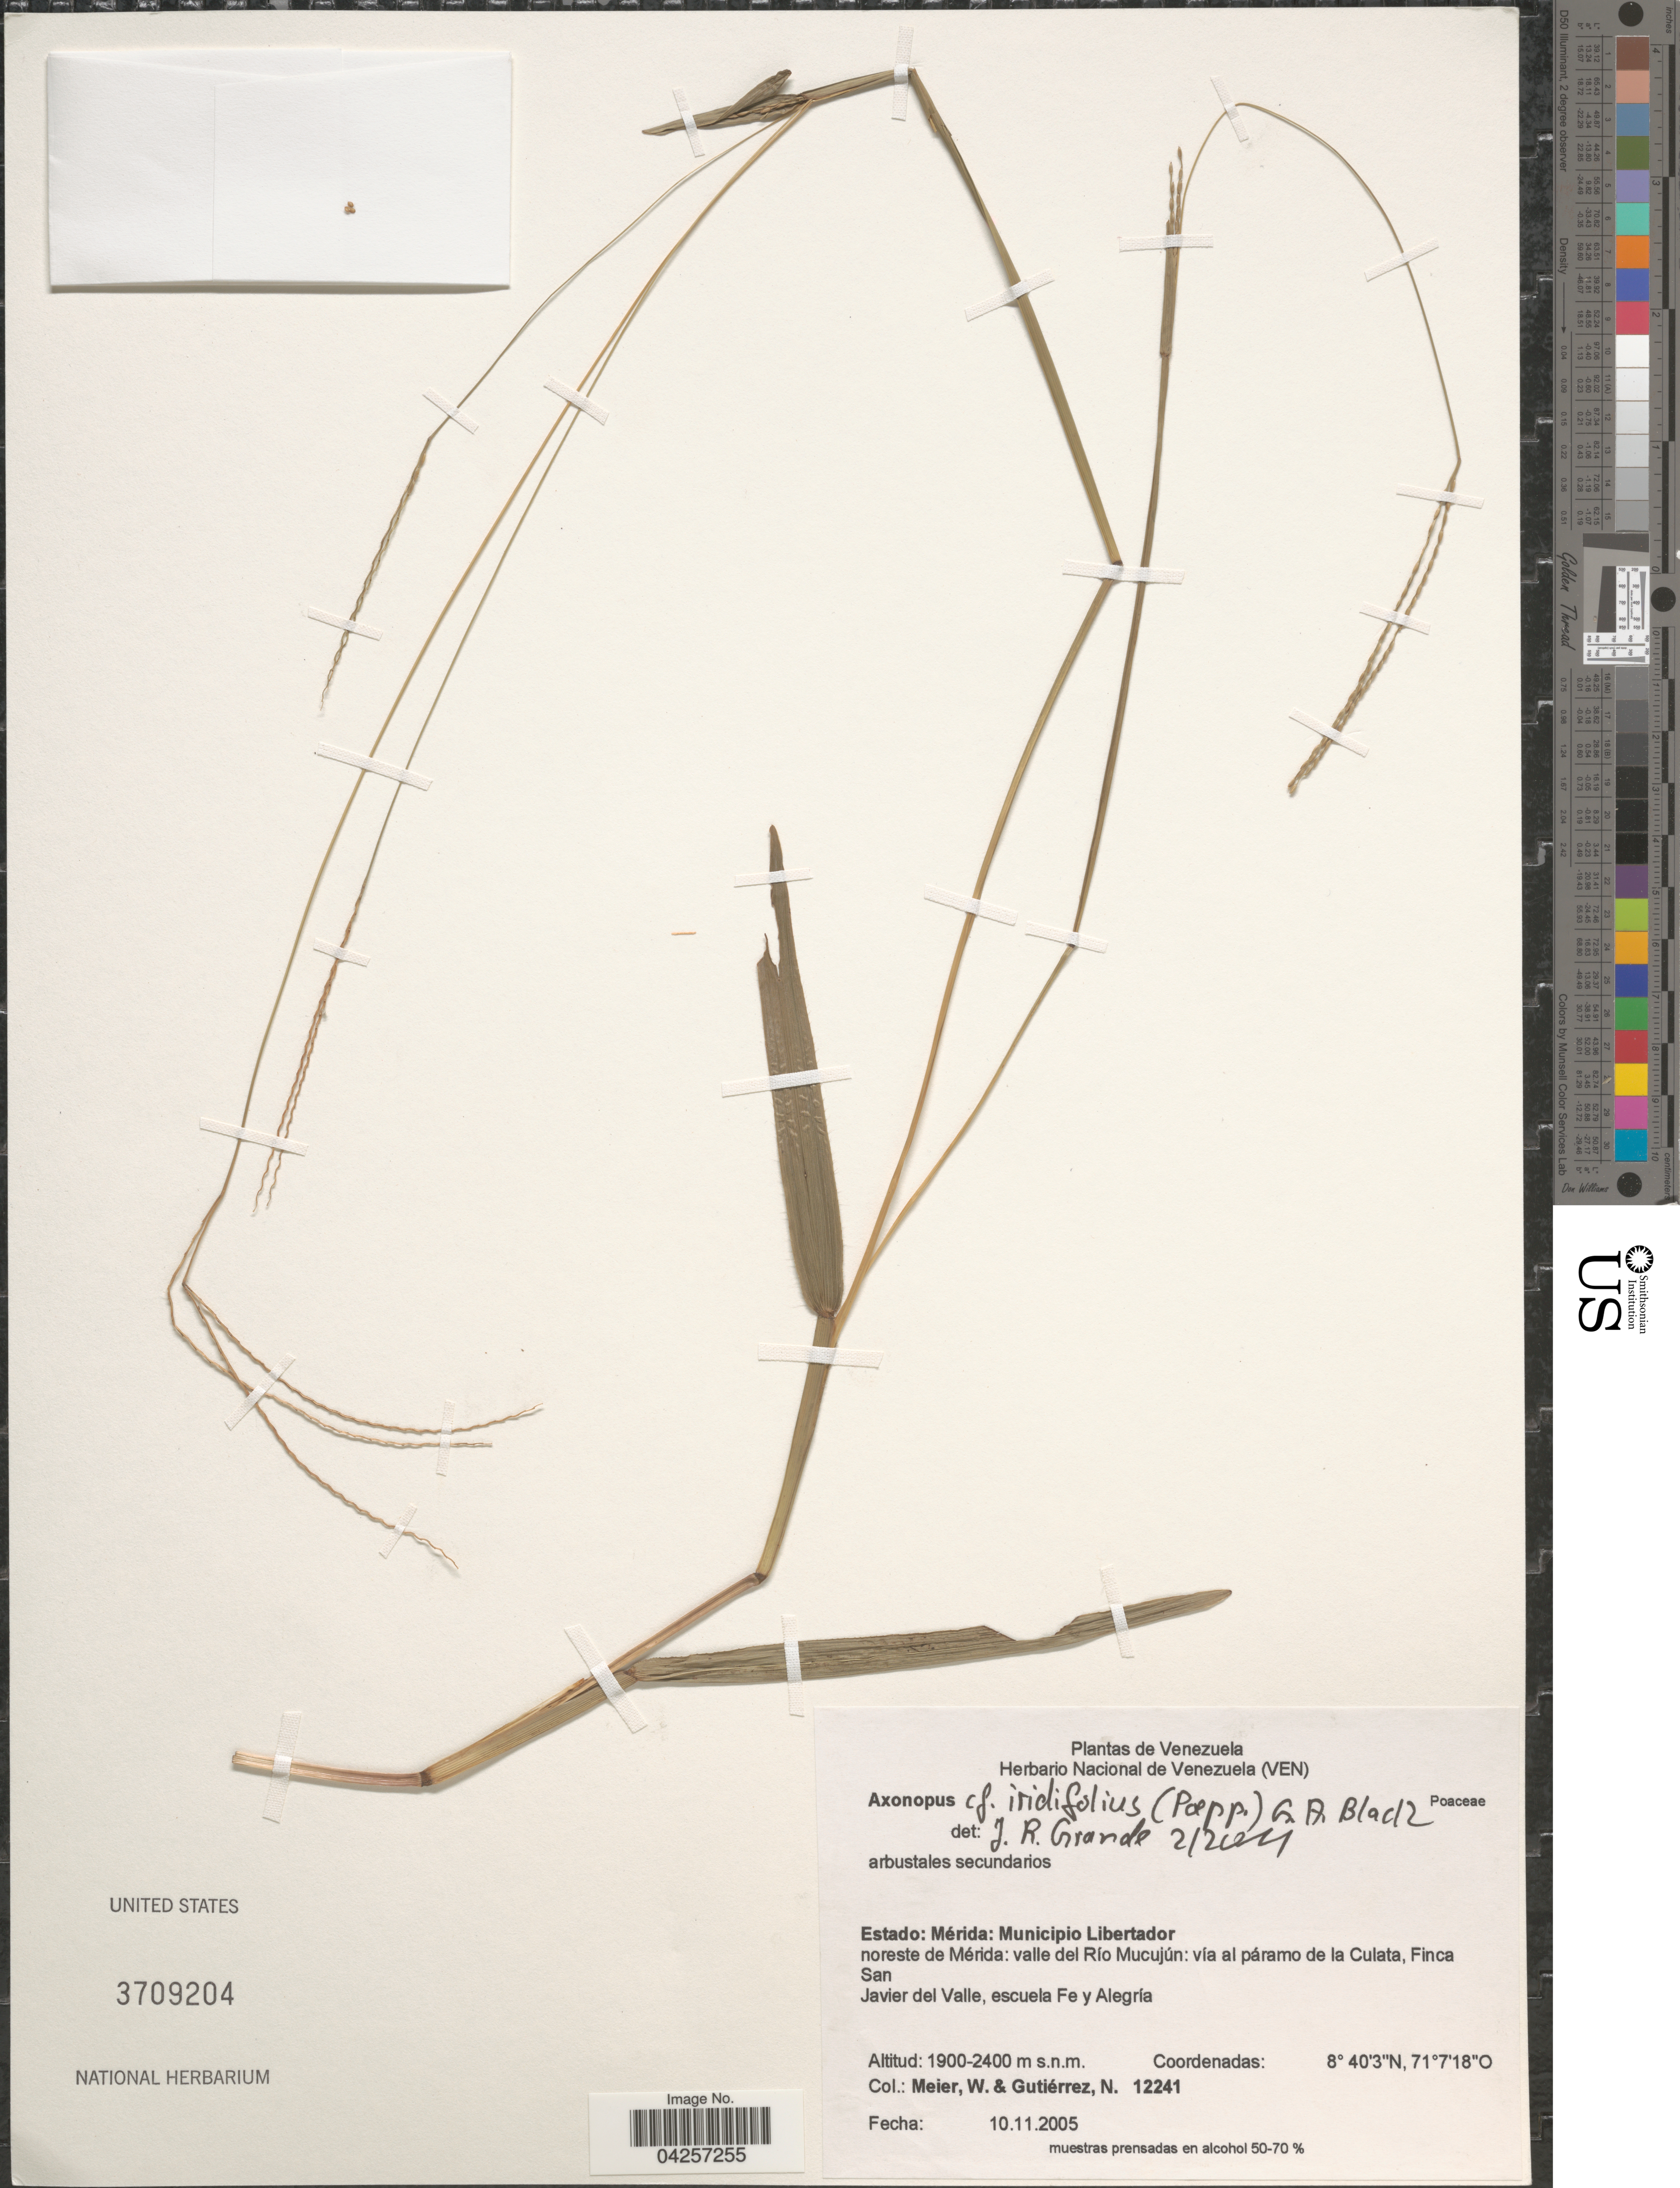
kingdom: Plantae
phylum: Tracheophyta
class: Liliopsida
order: Poales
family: Poaceae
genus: Axonopus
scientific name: Axonopus iridifolius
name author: (Poepp.) G.A. Black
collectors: W. Meier & N. Gutierrez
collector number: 12241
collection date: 2005-11-10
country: Venezuela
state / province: Merida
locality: Municipio Libertador. Noreste de Mérida: valle del Río Mucujún: vía al páramo de la Culata, Finca San. Javier del Valle, escuela Fe y Alegría.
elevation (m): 1900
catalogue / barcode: US 3709204